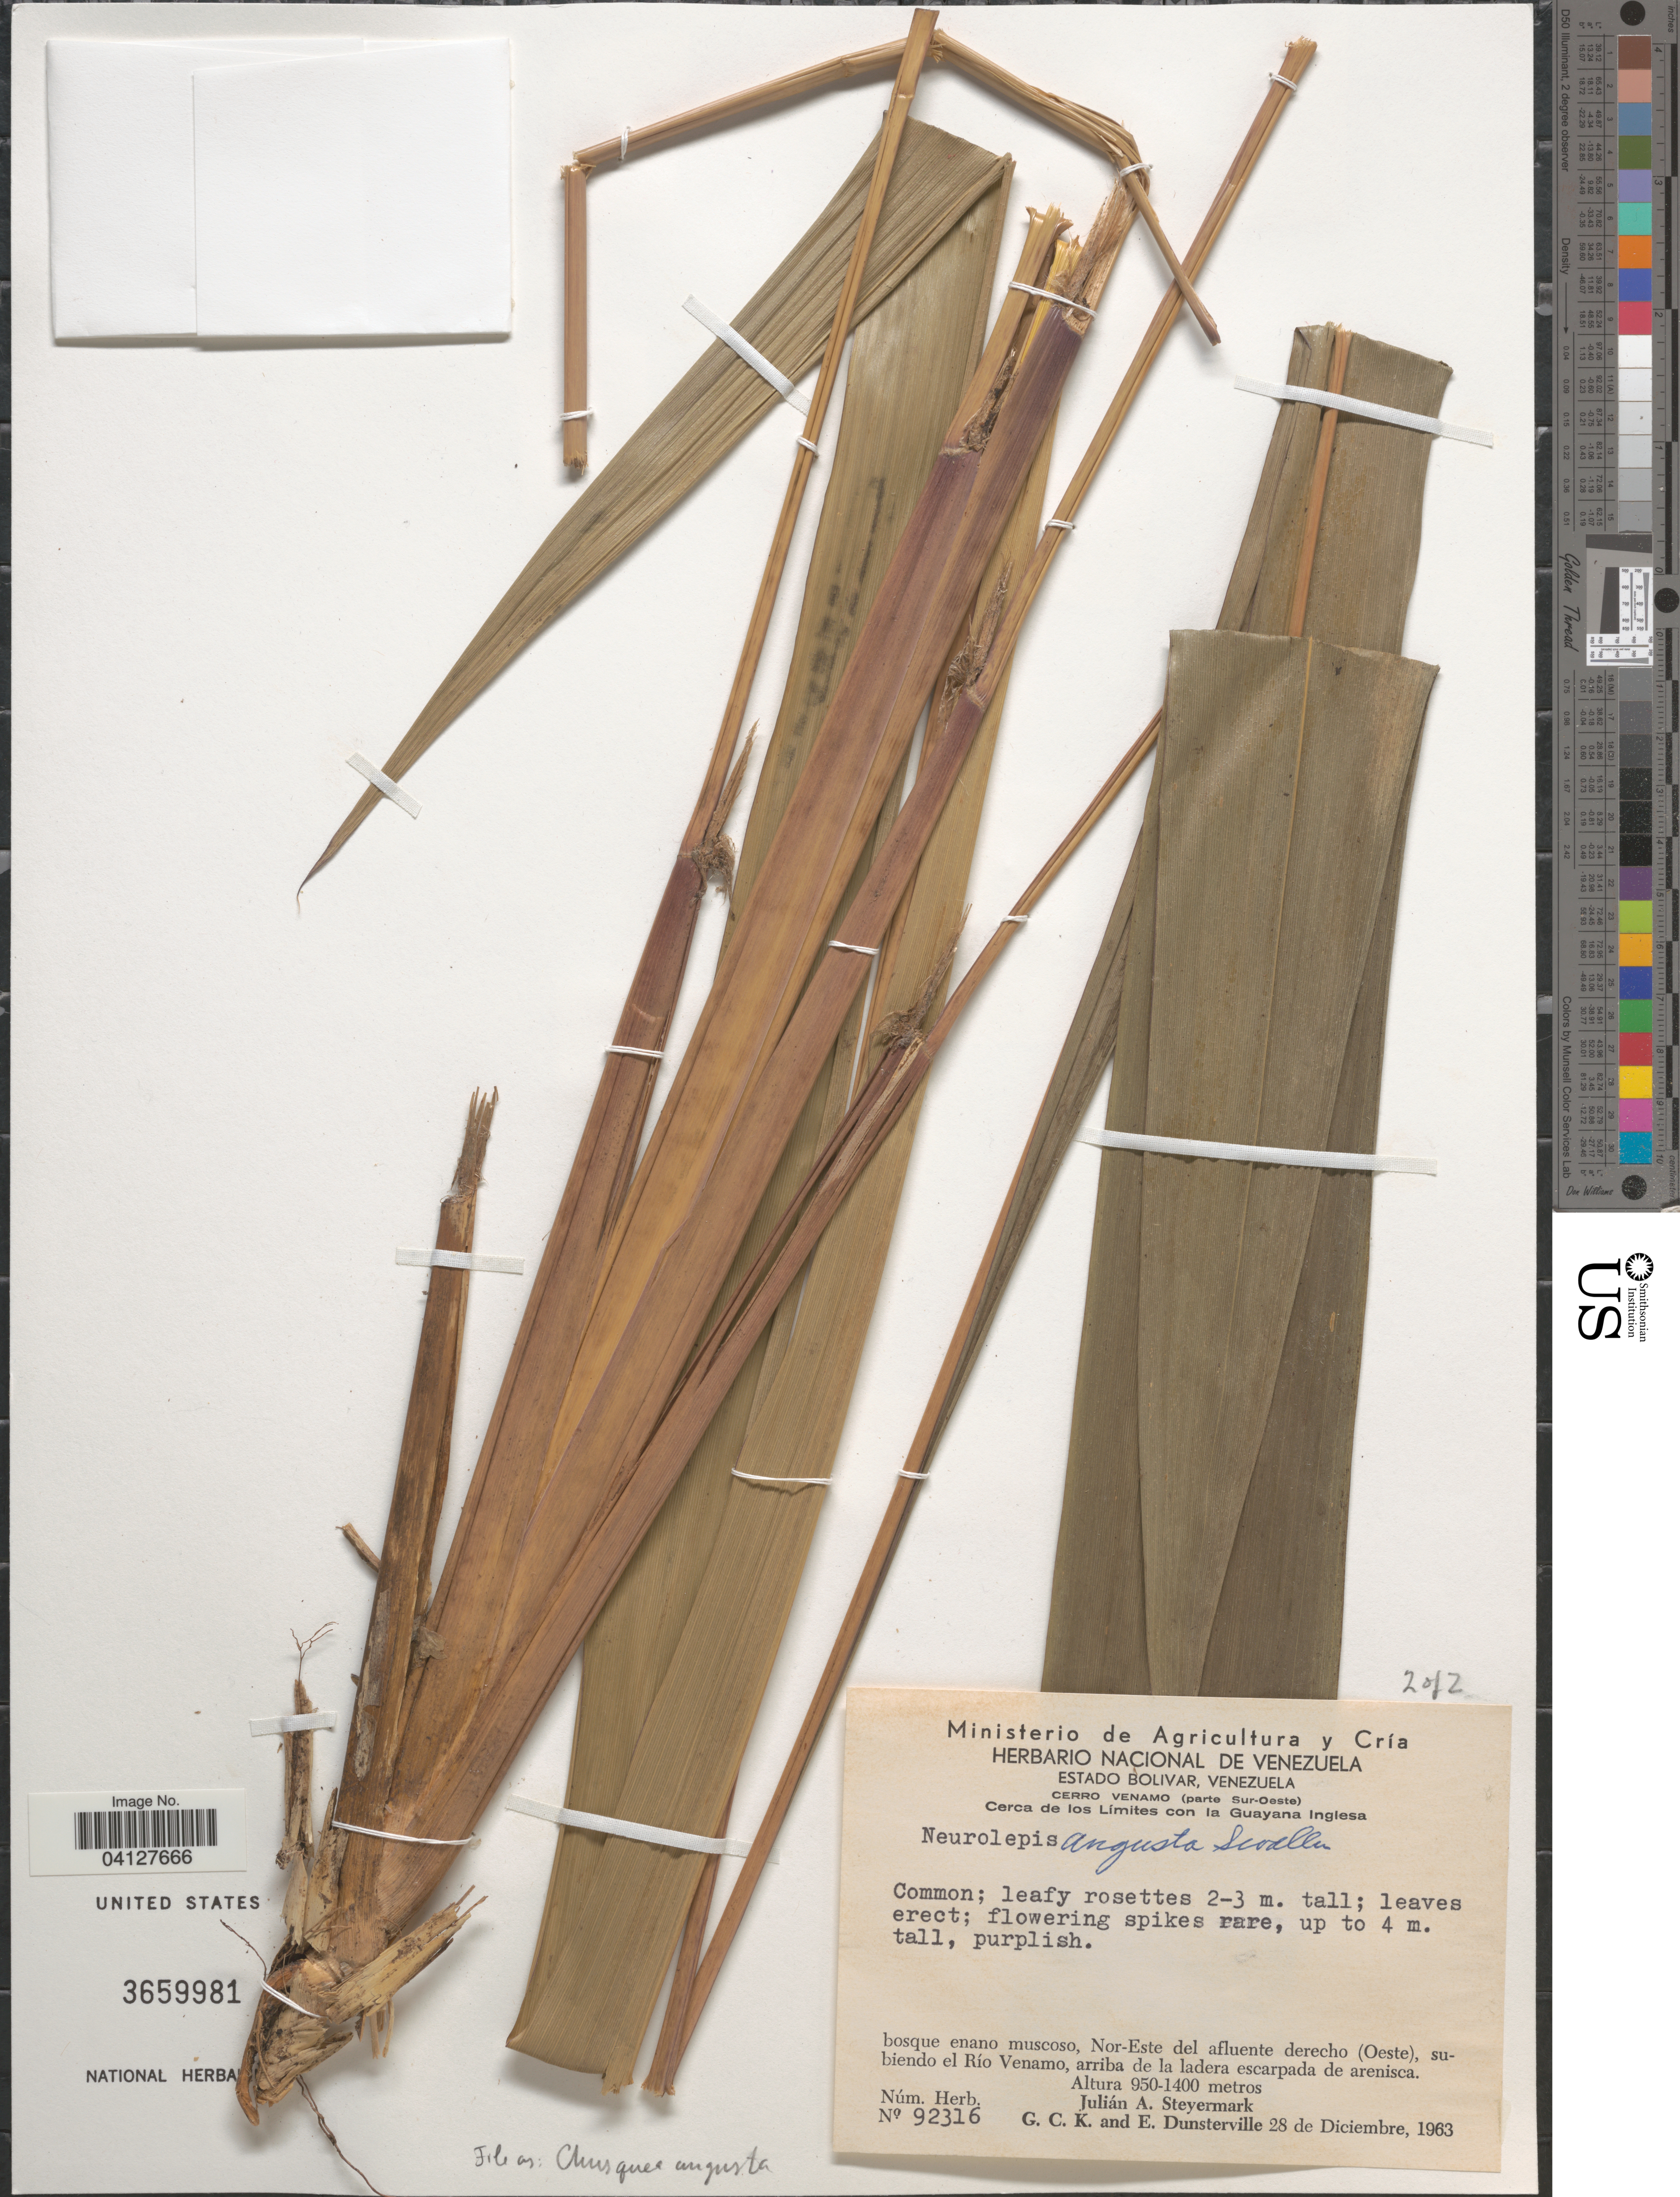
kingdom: Plantae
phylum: Tracheophyta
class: Liliopsida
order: Poales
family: Poaceae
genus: Neurolepis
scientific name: Neurolepis angusta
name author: Swallen in Maguire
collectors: J. Steyermark, G. C. K. Dunsterville & E. Dunsterville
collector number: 92316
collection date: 1963-12-28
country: Venezuela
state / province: Bolivar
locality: Cerro Venamo (parte Sur-Oeste). Cerca de los Límites con la Guayana Inglesa. Nor-Este del afluente derecho (Oeste), subiendo el Río Venamo, arriba de la ladera escarpada de arenisca.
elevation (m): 950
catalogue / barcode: US 3659981